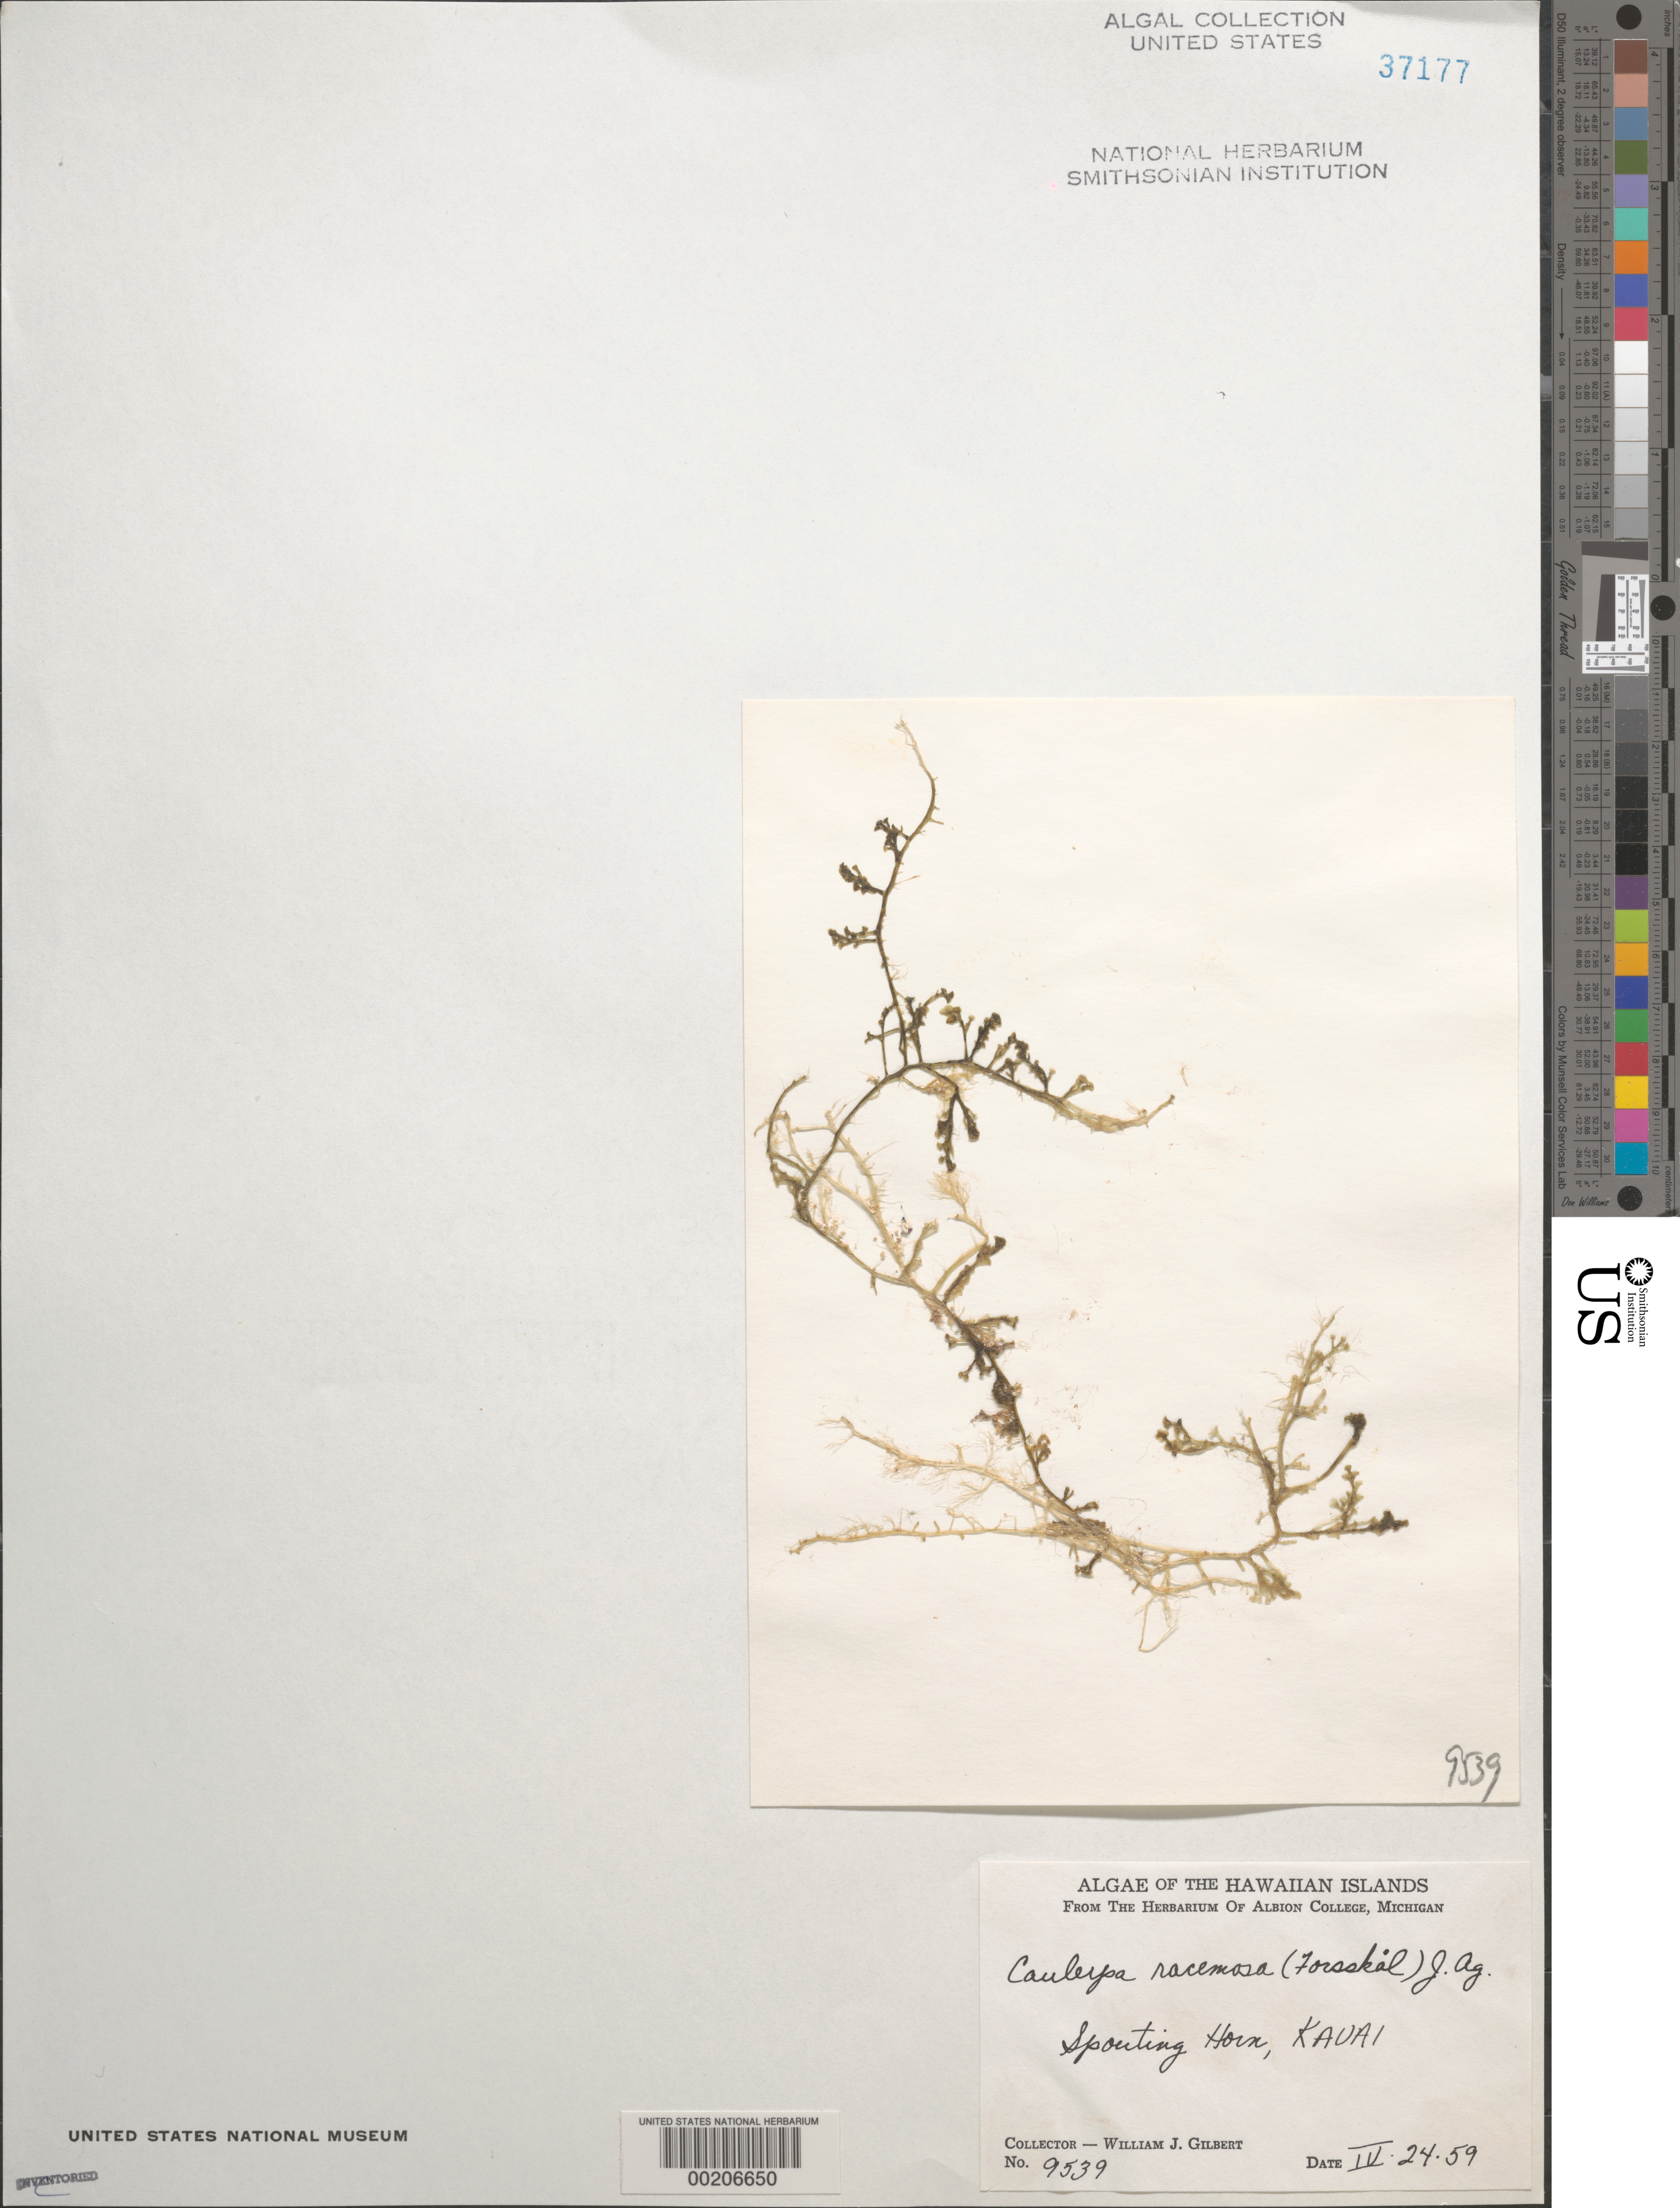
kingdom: Plantae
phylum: Chlorophyta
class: Ulvophyceae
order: Bryopsidales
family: Caulerpaceae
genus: Caulerpa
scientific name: Caulerpa racemosa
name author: (Forssk.) J. Agardh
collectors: W. J. Gilbert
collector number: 9539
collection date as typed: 24 Apr 1959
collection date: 1959-04-24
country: United States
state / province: Hawaii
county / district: Kauai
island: Kaua'i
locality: Spouting Horn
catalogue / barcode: US 37177